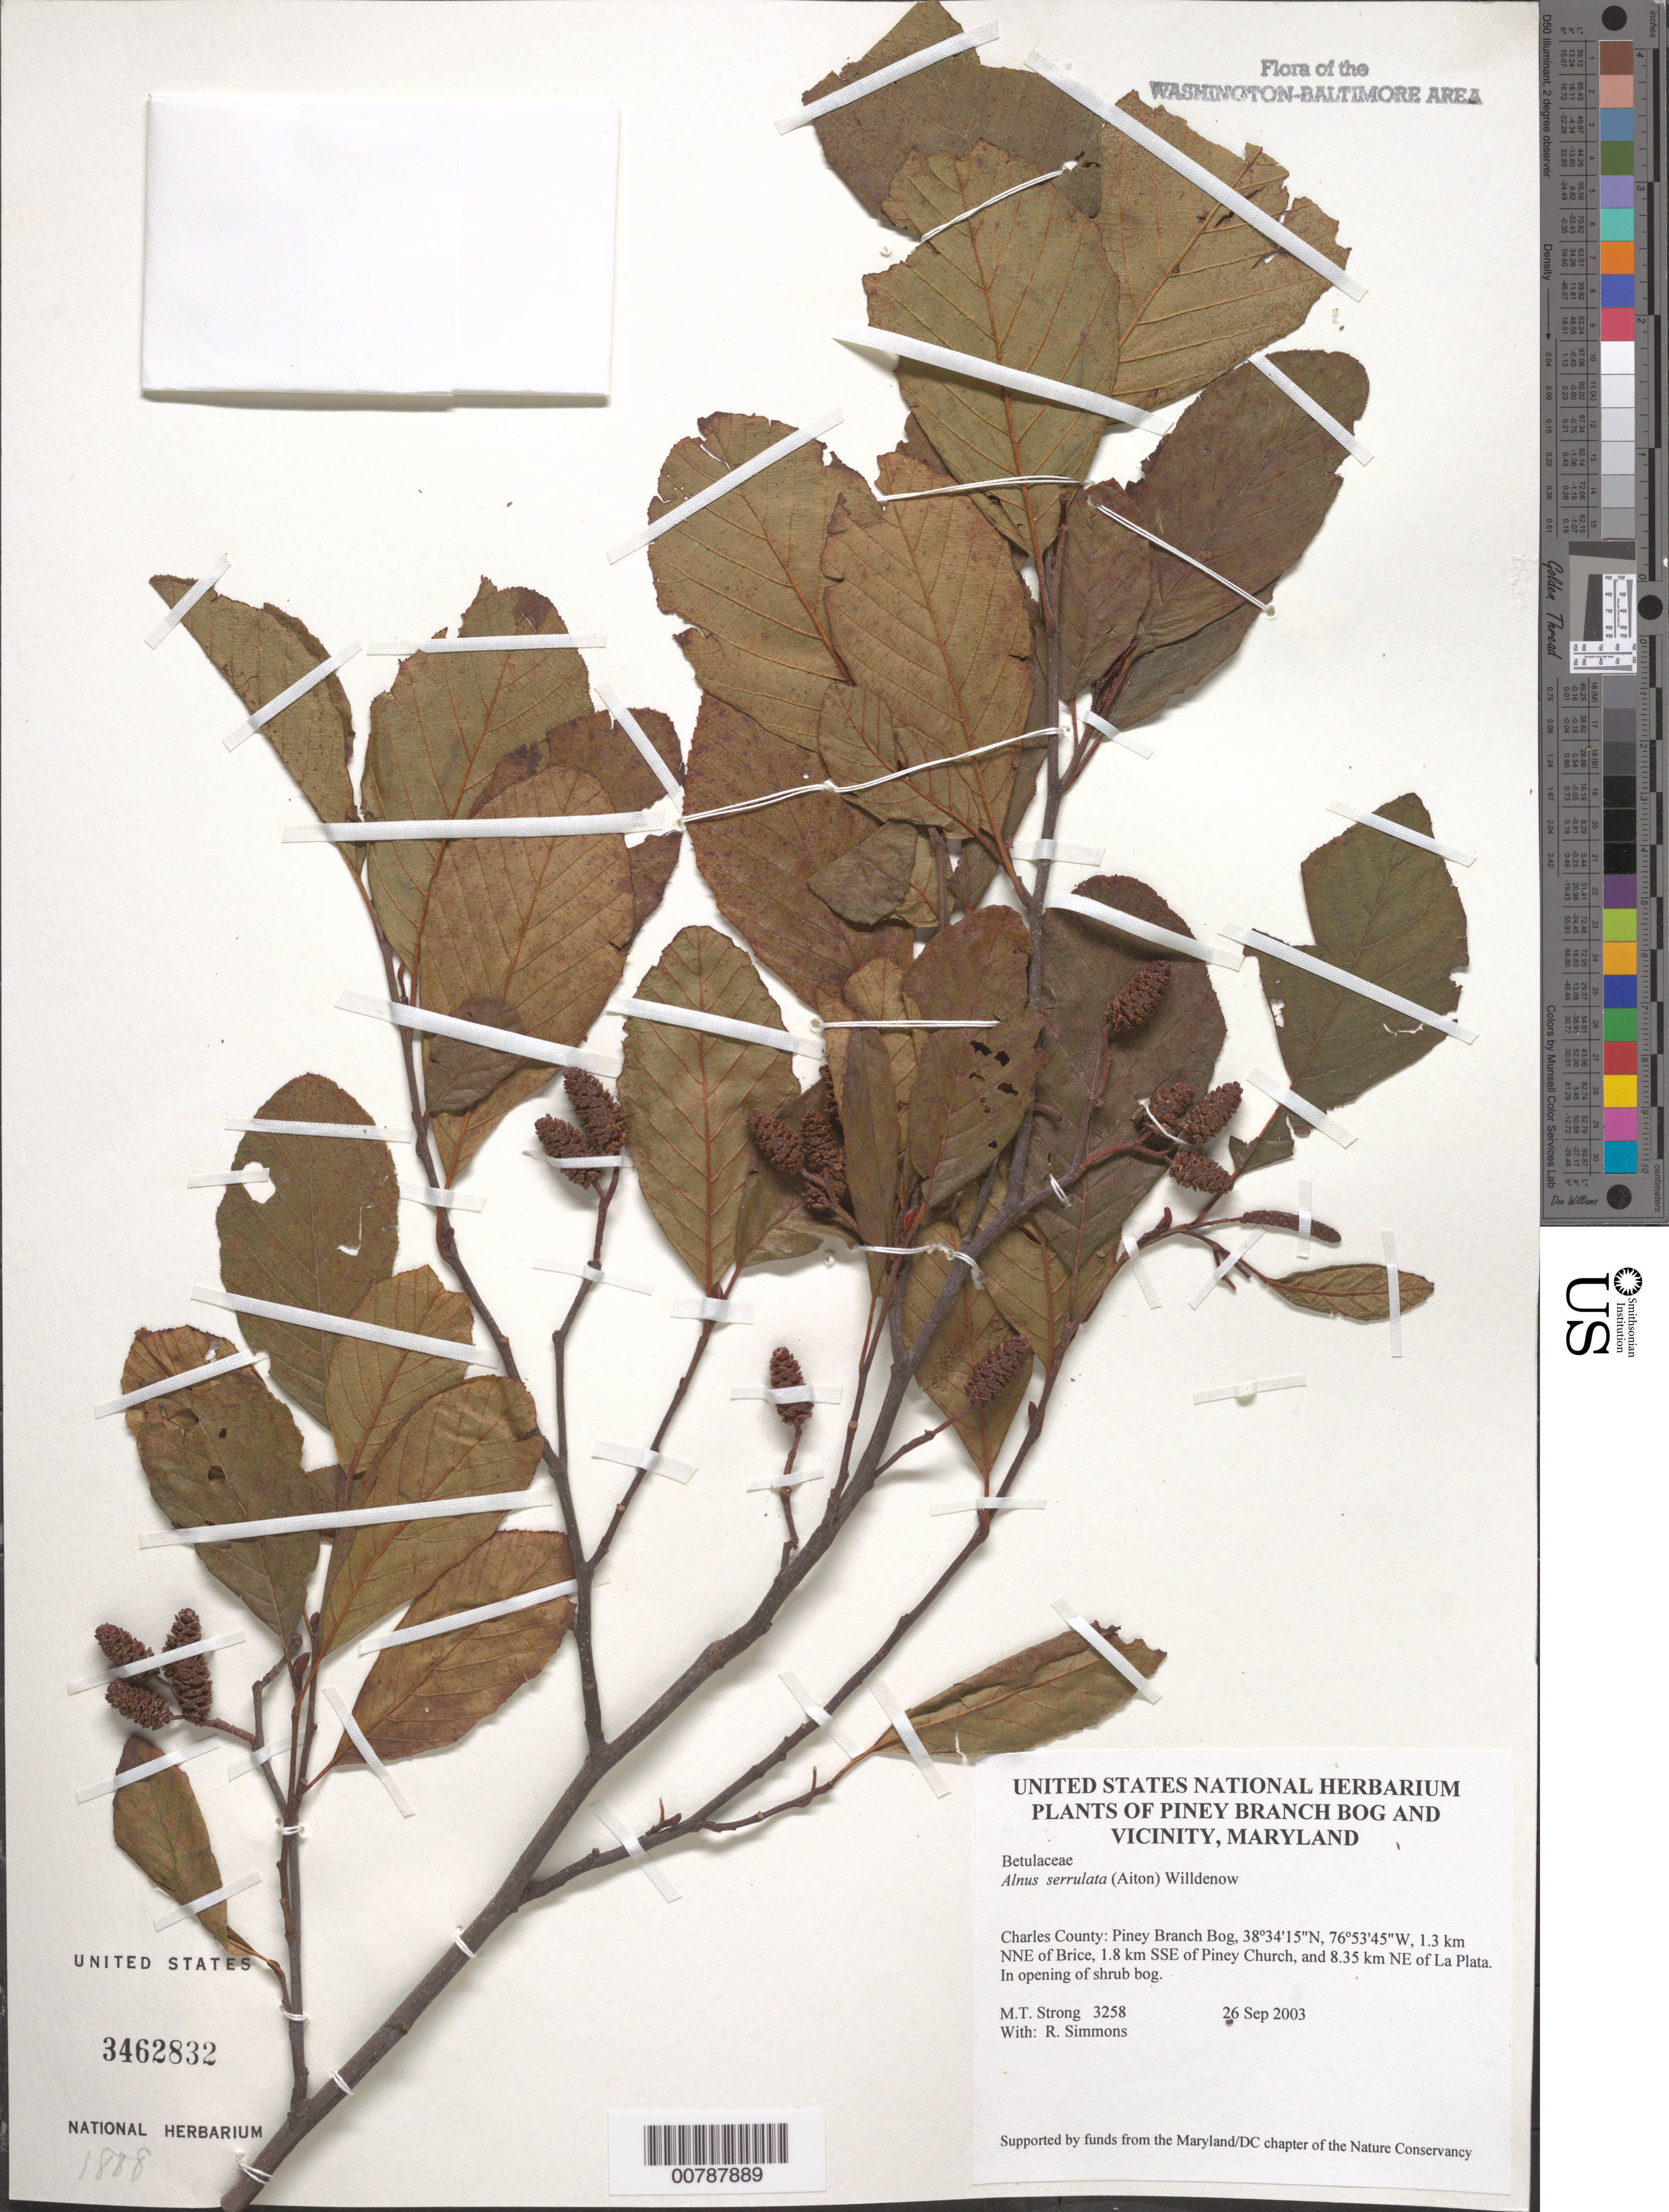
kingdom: Plantae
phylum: Tracheophyta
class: Magnoliopsida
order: Fagales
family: Betulaceae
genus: Alnus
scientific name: Alnus serrulata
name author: (Aiton) Willd.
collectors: M. T. Strong & R. H. Simmons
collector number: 3258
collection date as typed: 26 Sep 2003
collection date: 2003-09-26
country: United States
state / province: Maryland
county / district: Charles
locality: Piney Branch Bog, 1.3 km NNE of Brice, 1.8 km SSE of Piney Church, and 8.35 km NE of La Plata.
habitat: In opening of shrub bog.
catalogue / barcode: US 3462832